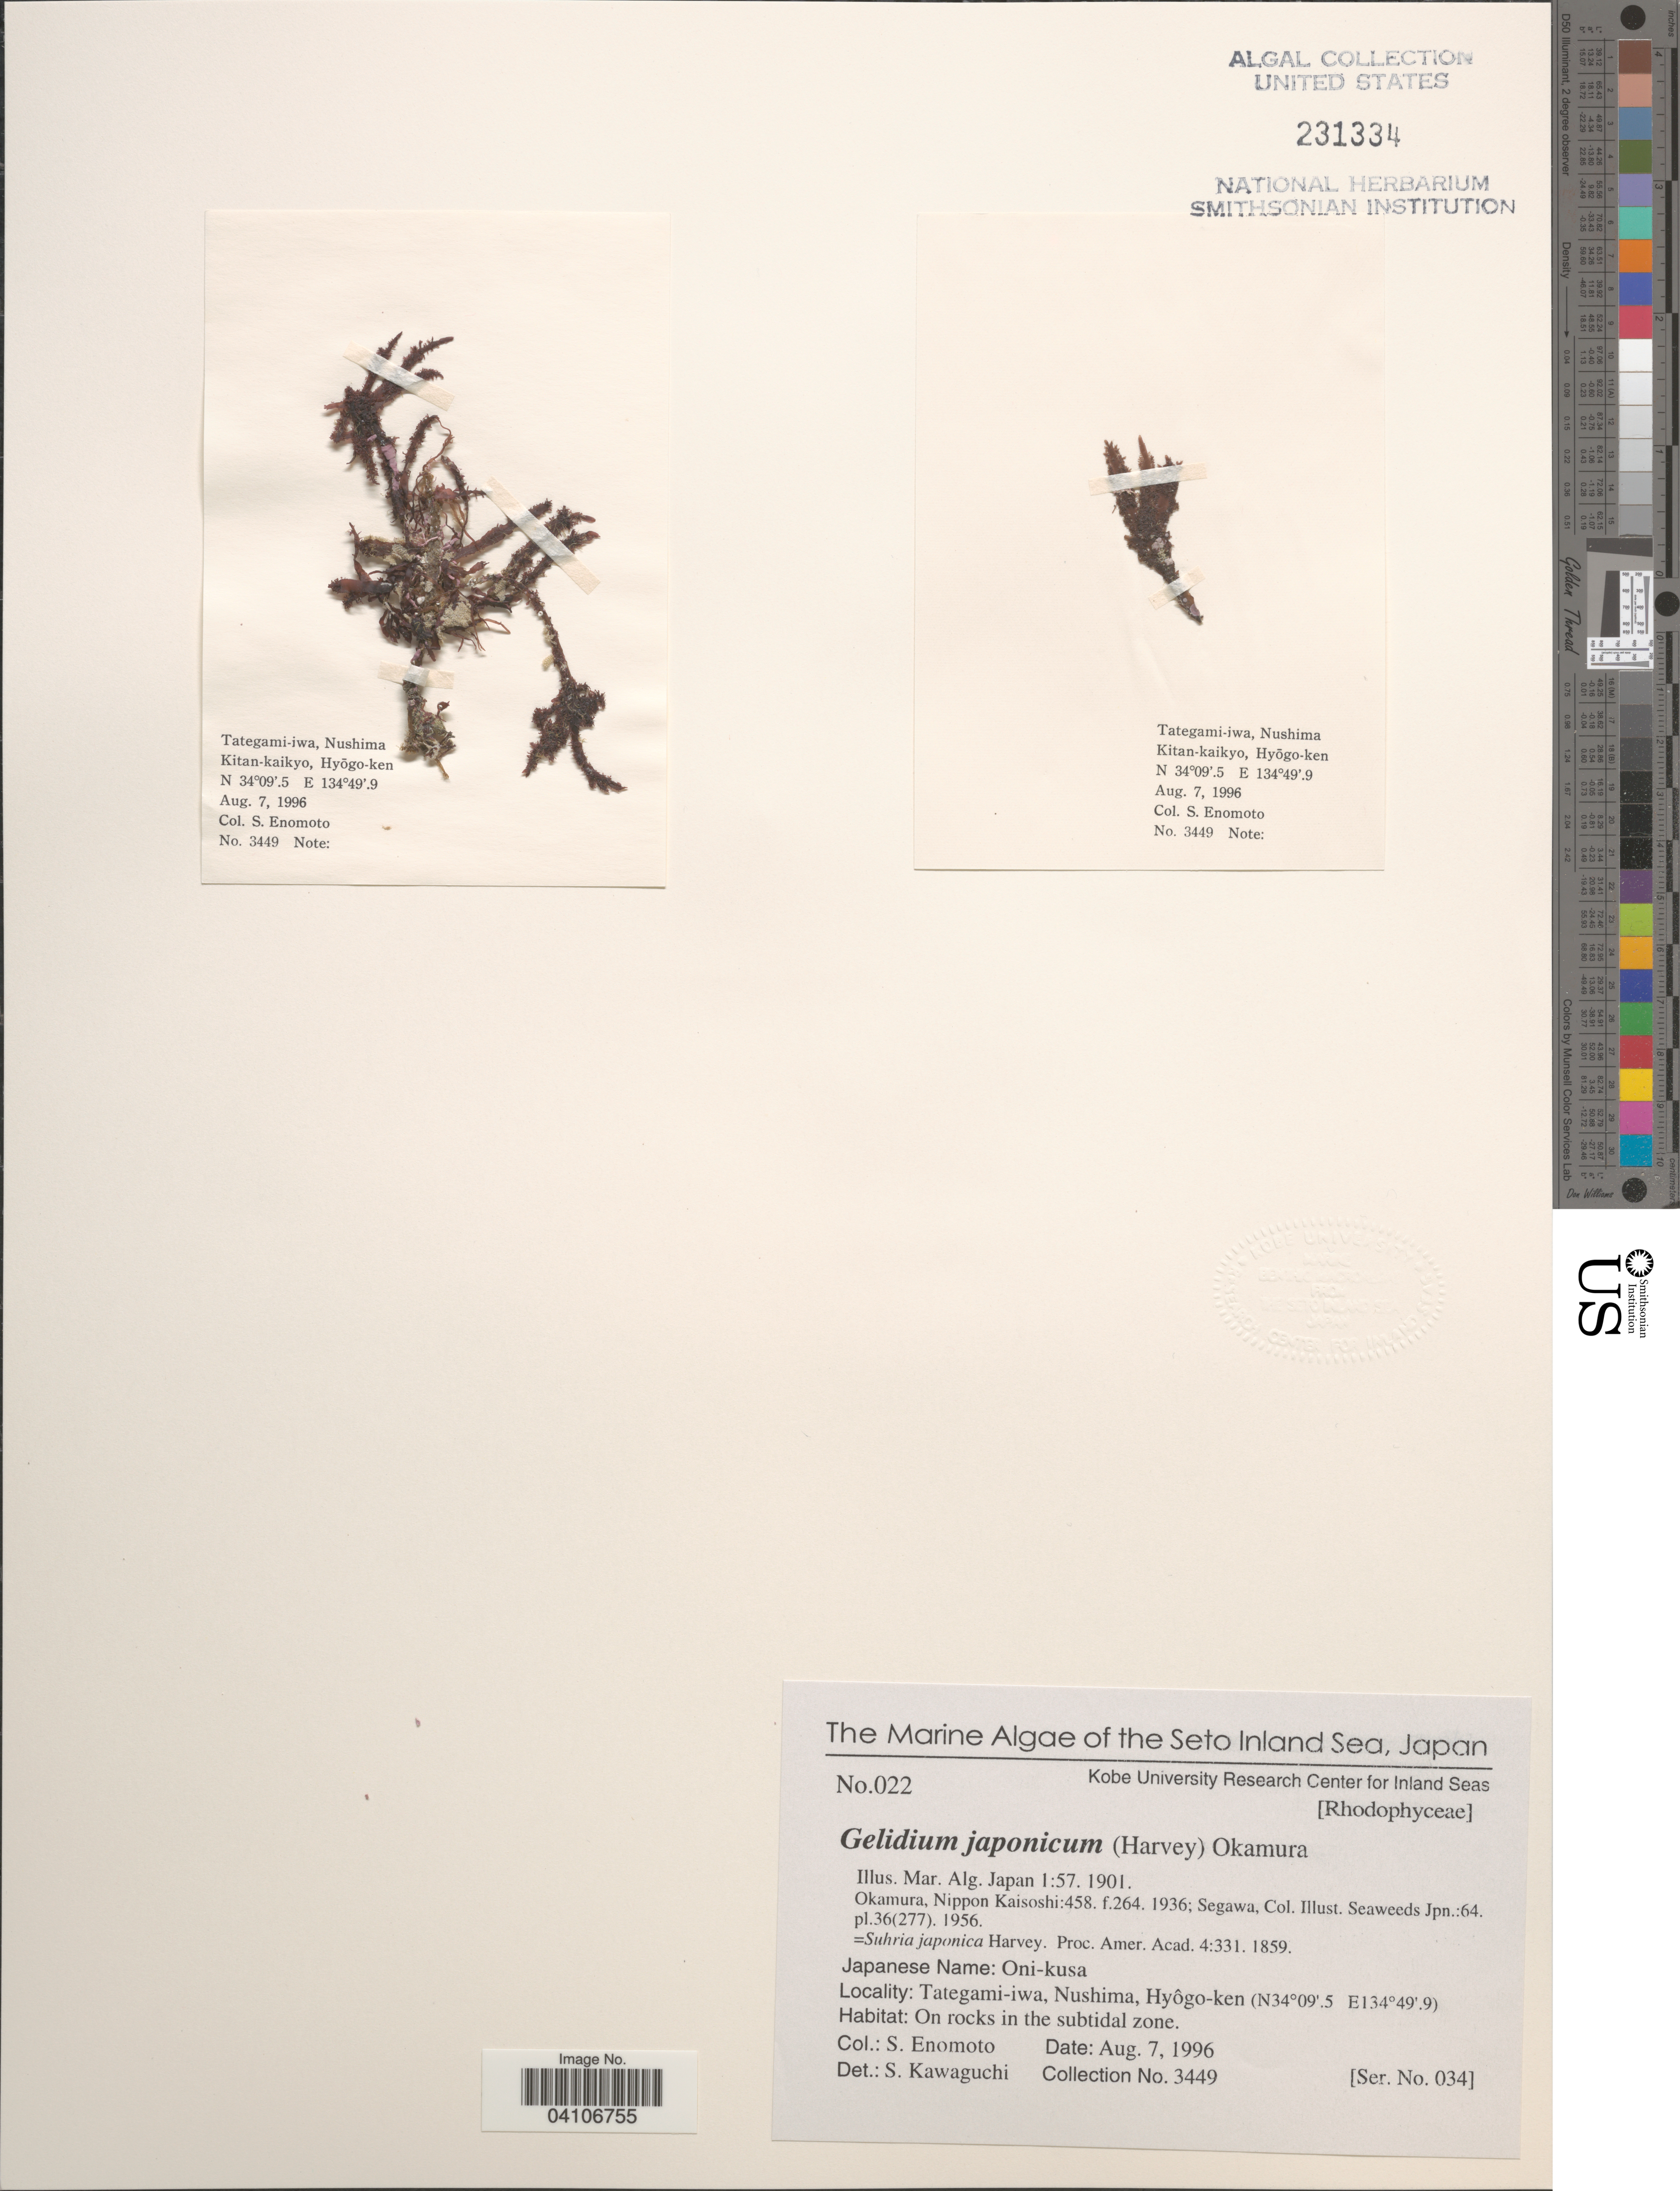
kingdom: Plantae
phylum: Rhodophyta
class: Florideophyceae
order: Gelidiales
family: Gelidiaceae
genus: Gelidium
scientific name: Gelidium japonicum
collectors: S. Enomoto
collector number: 3449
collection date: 1996-08-07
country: Japan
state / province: Hyogo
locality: The Seto Inland Sea. Tategami-iwa, Nushima, Hyôgo-ken. On rocks in the subtidal zone.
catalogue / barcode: US 231334